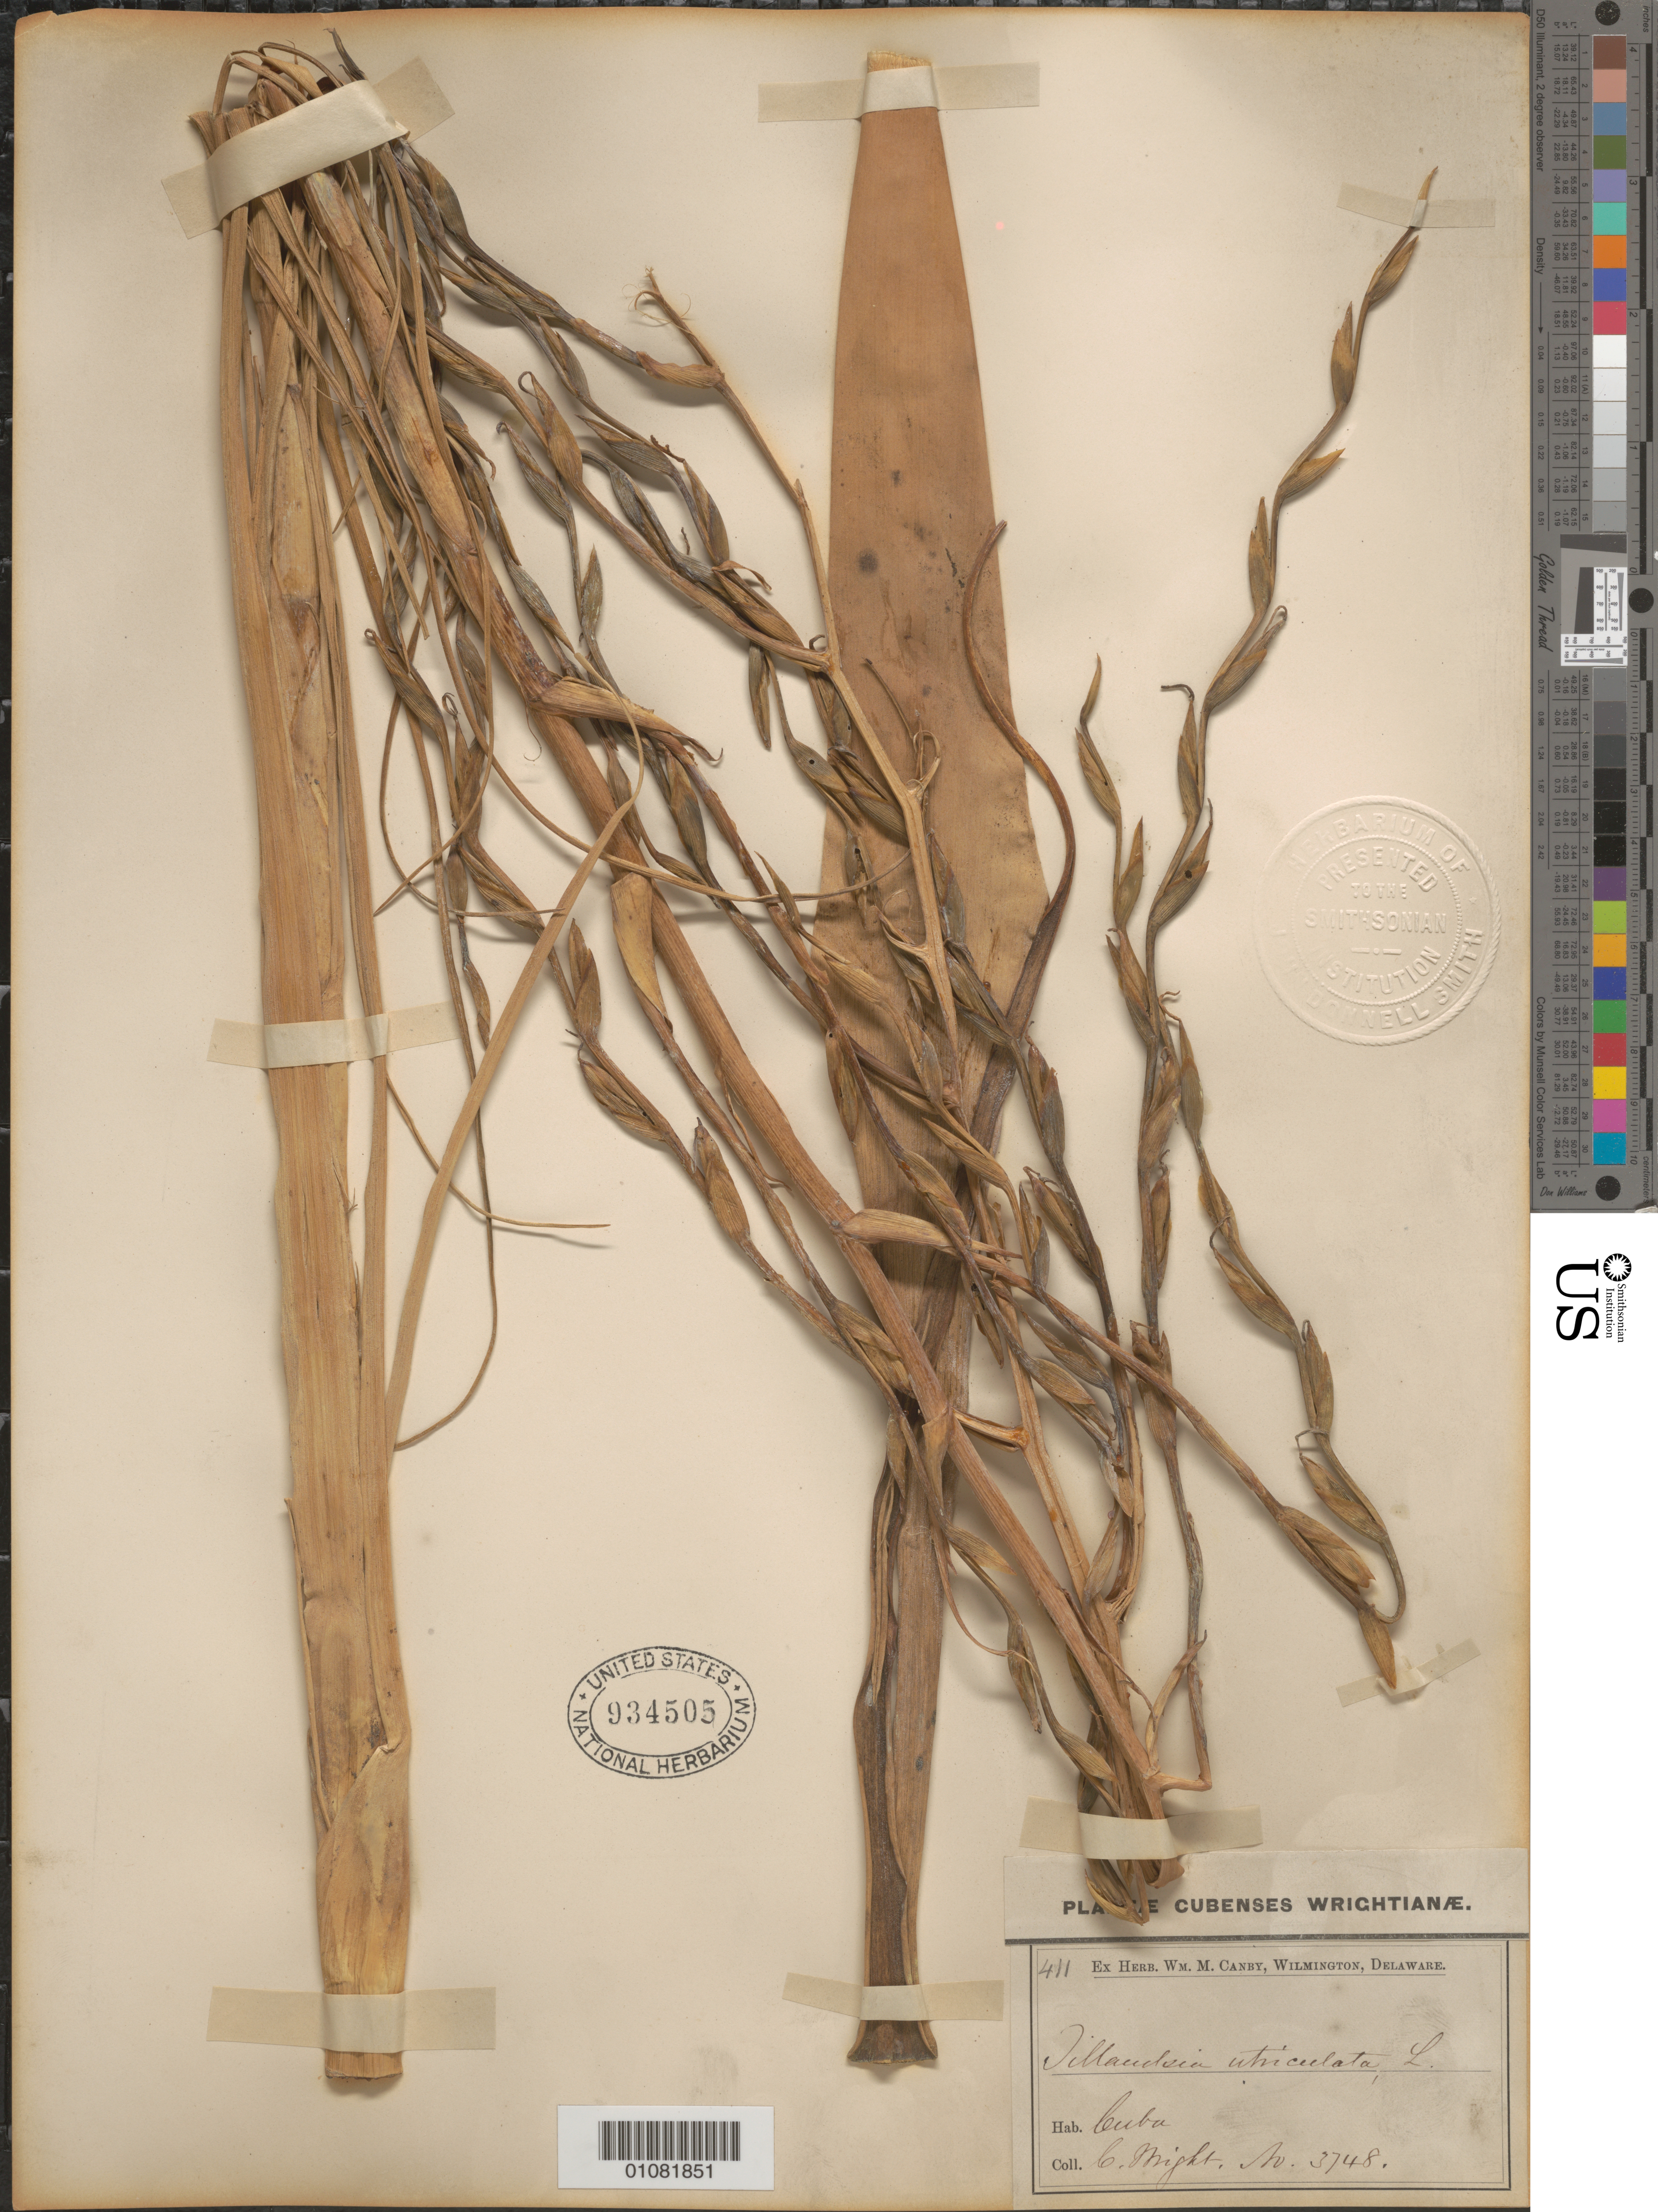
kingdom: Plantae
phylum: Tracheophyta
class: Liliopsida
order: Poales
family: Bromeliaceae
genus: Tillandsia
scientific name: Tillandsia utriculata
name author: L.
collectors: C. Wright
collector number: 3748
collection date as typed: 1800 to 1899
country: Cuba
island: Cuba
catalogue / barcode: US 934505